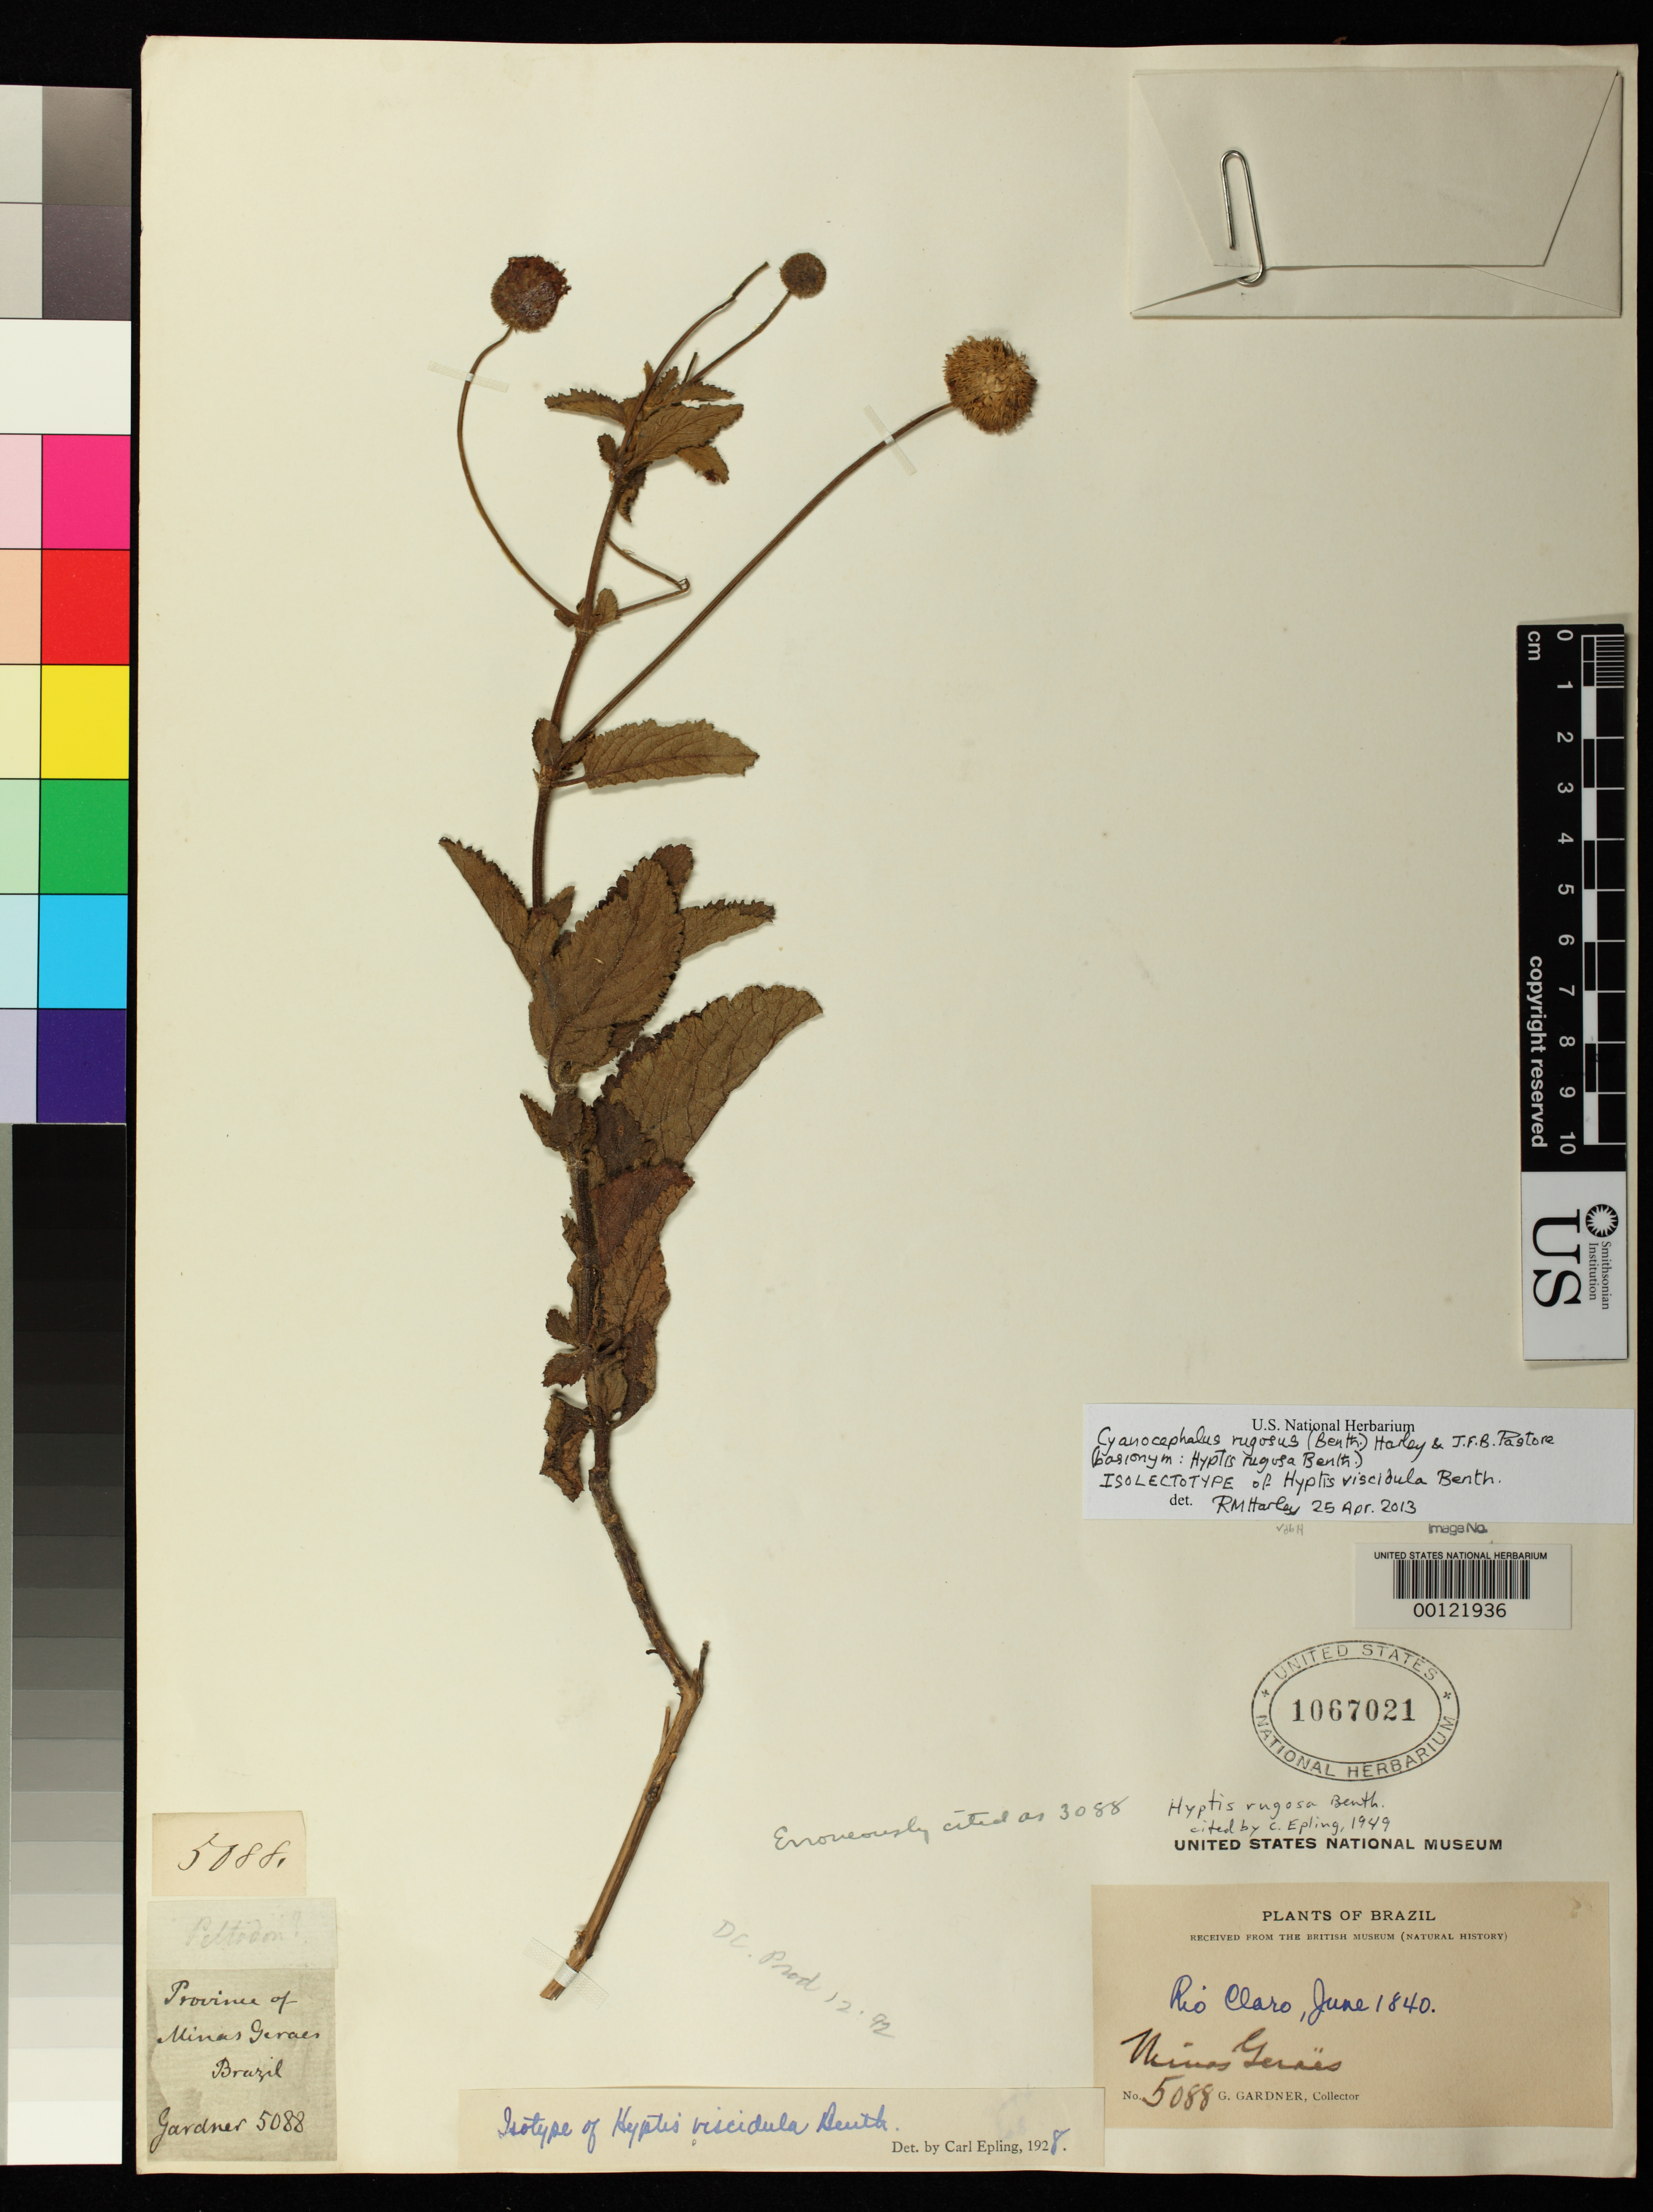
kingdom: Plantae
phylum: Tracheophyta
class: Magnoliopsida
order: Lamiales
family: Lamiaceae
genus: Hyptis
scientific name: Hyptis viscidula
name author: Benth. in DC.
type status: Isolectotype; Syntype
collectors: G. Gardner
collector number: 5088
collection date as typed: Jun 1840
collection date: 1840-06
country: Brazil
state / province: Minas Gerais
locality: Rio Claro.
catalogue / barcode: US 1067021